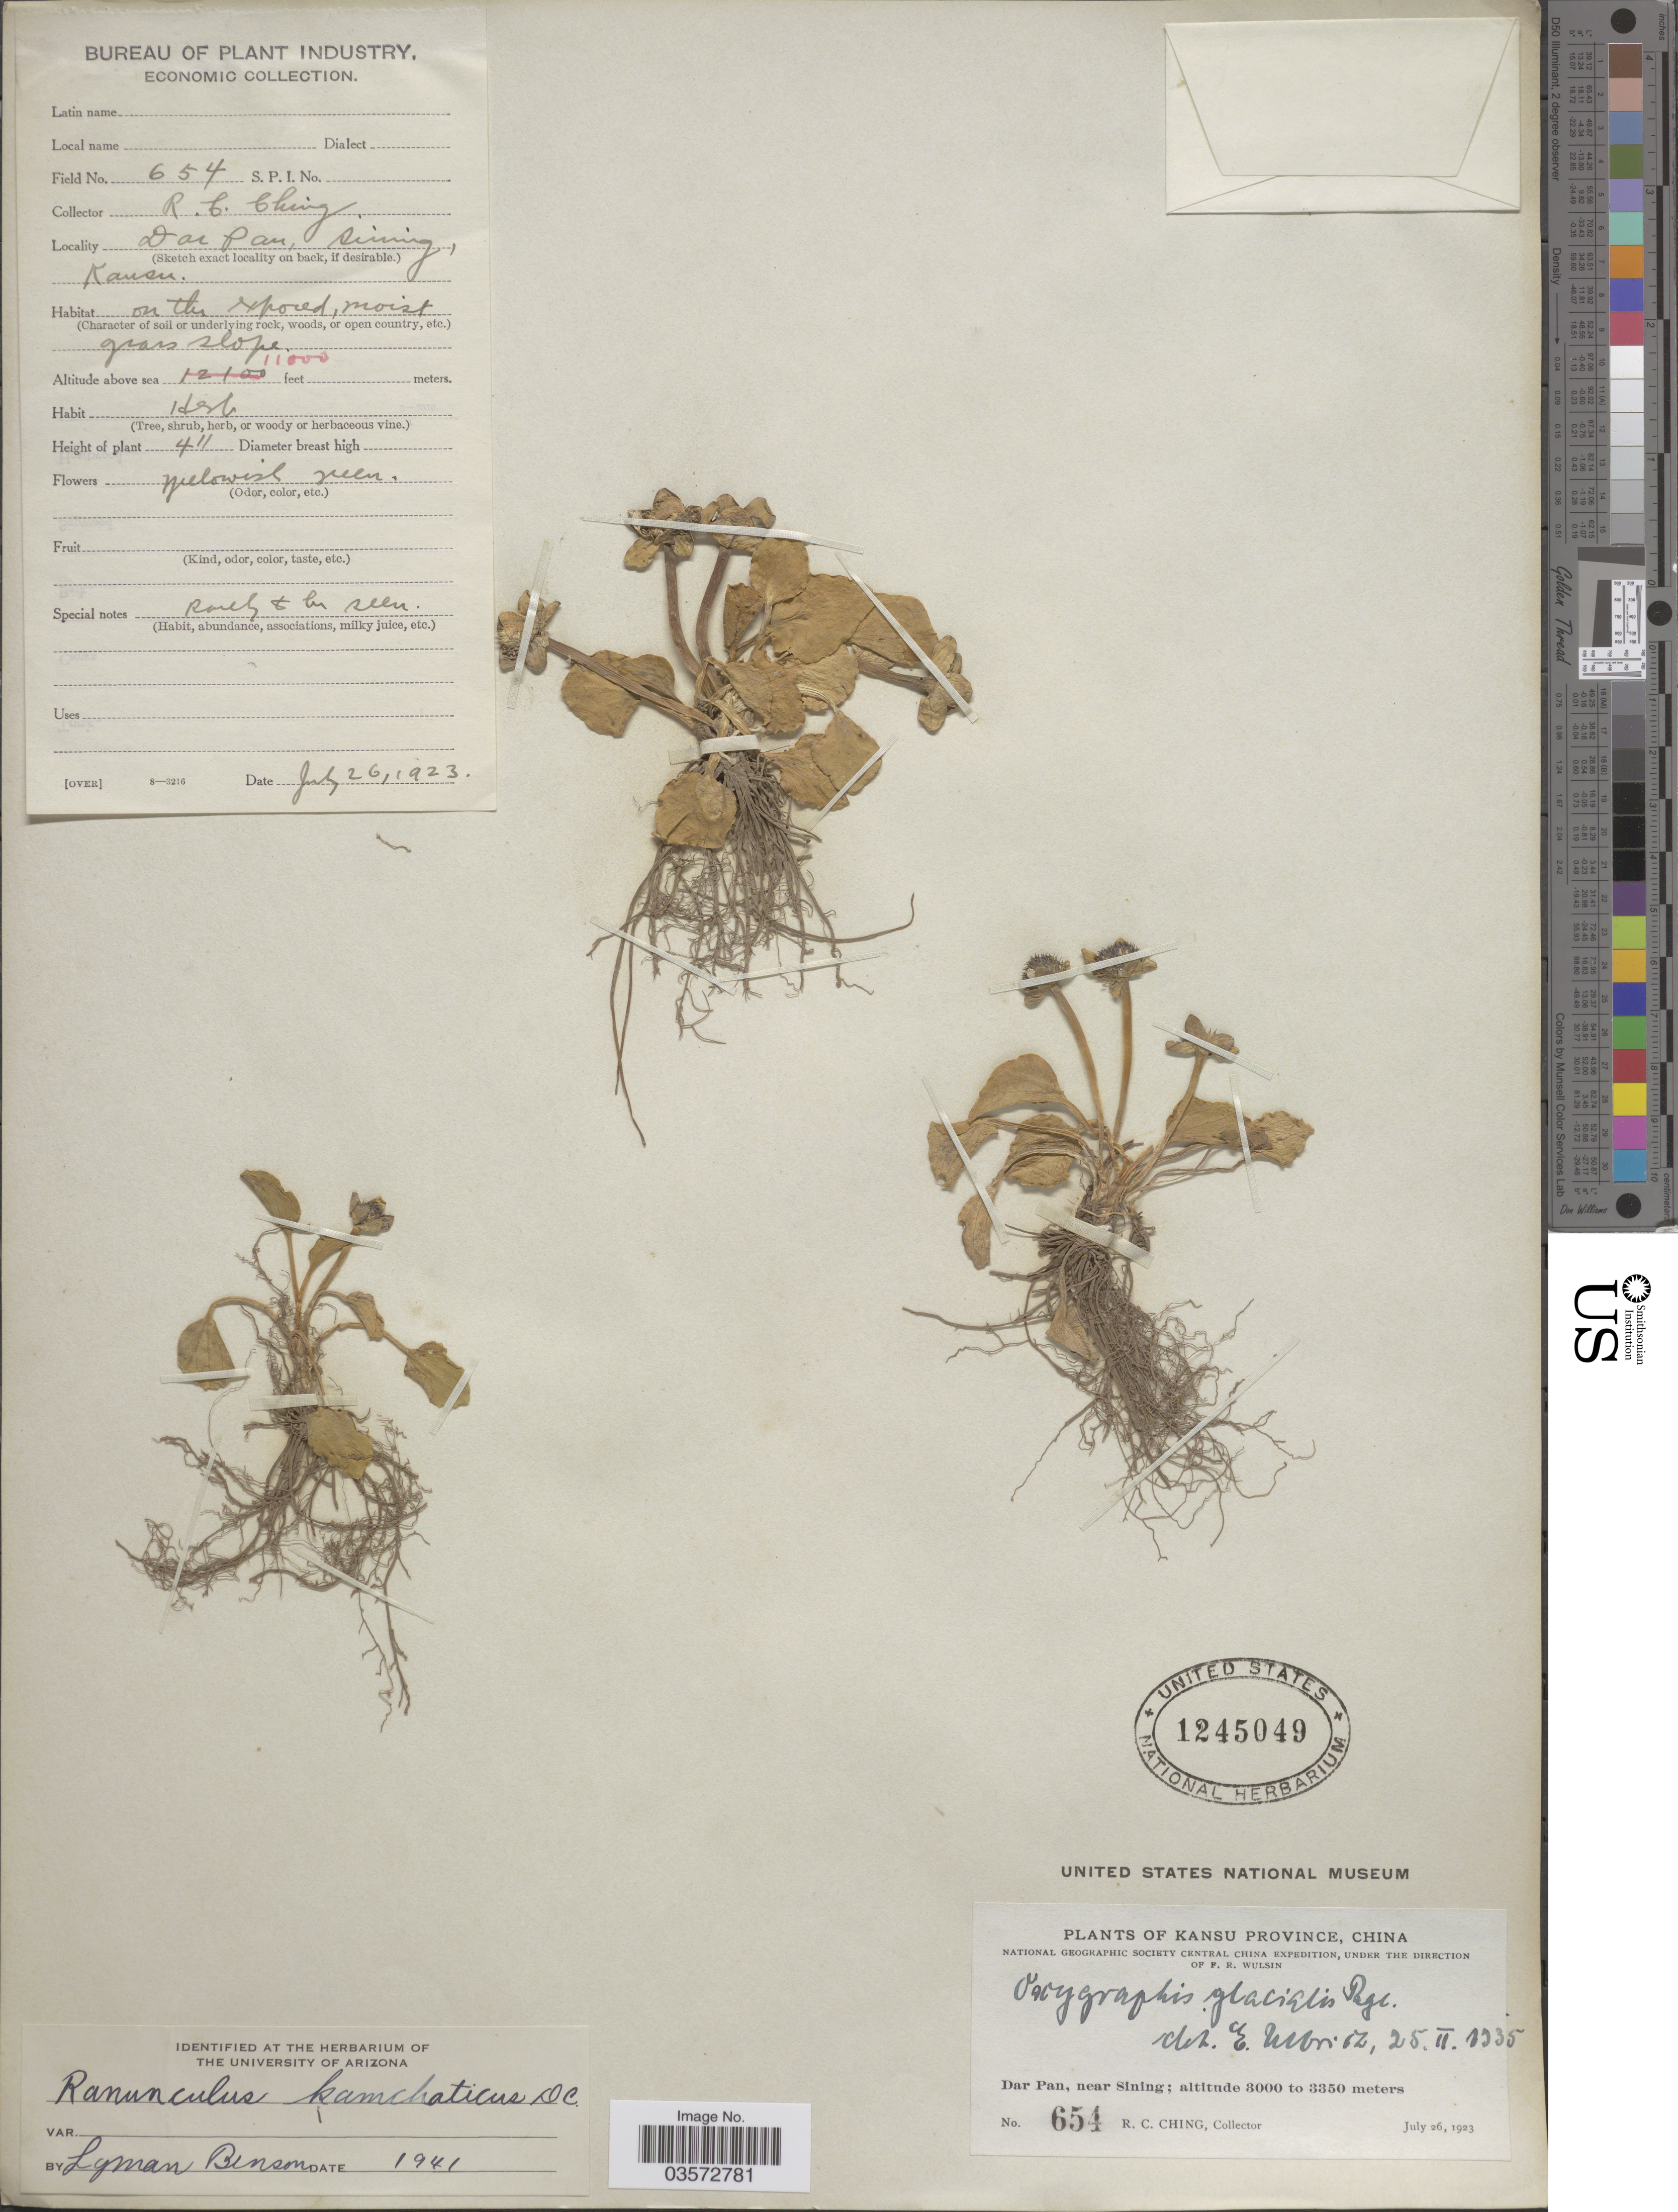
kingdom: Plantae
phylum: Tracheophyta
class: Magnoliopsida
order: Ranunculales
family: Ranunculaceae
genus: Ranunculus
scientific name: Ranunculus kamchaticus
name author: DC.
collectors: R. C. Ching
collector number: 654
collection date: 1923-07-26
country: China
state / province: Gansu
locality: Kansu Province. Dar Pan, near Sining.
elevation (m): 11000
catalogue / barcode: US 1245049